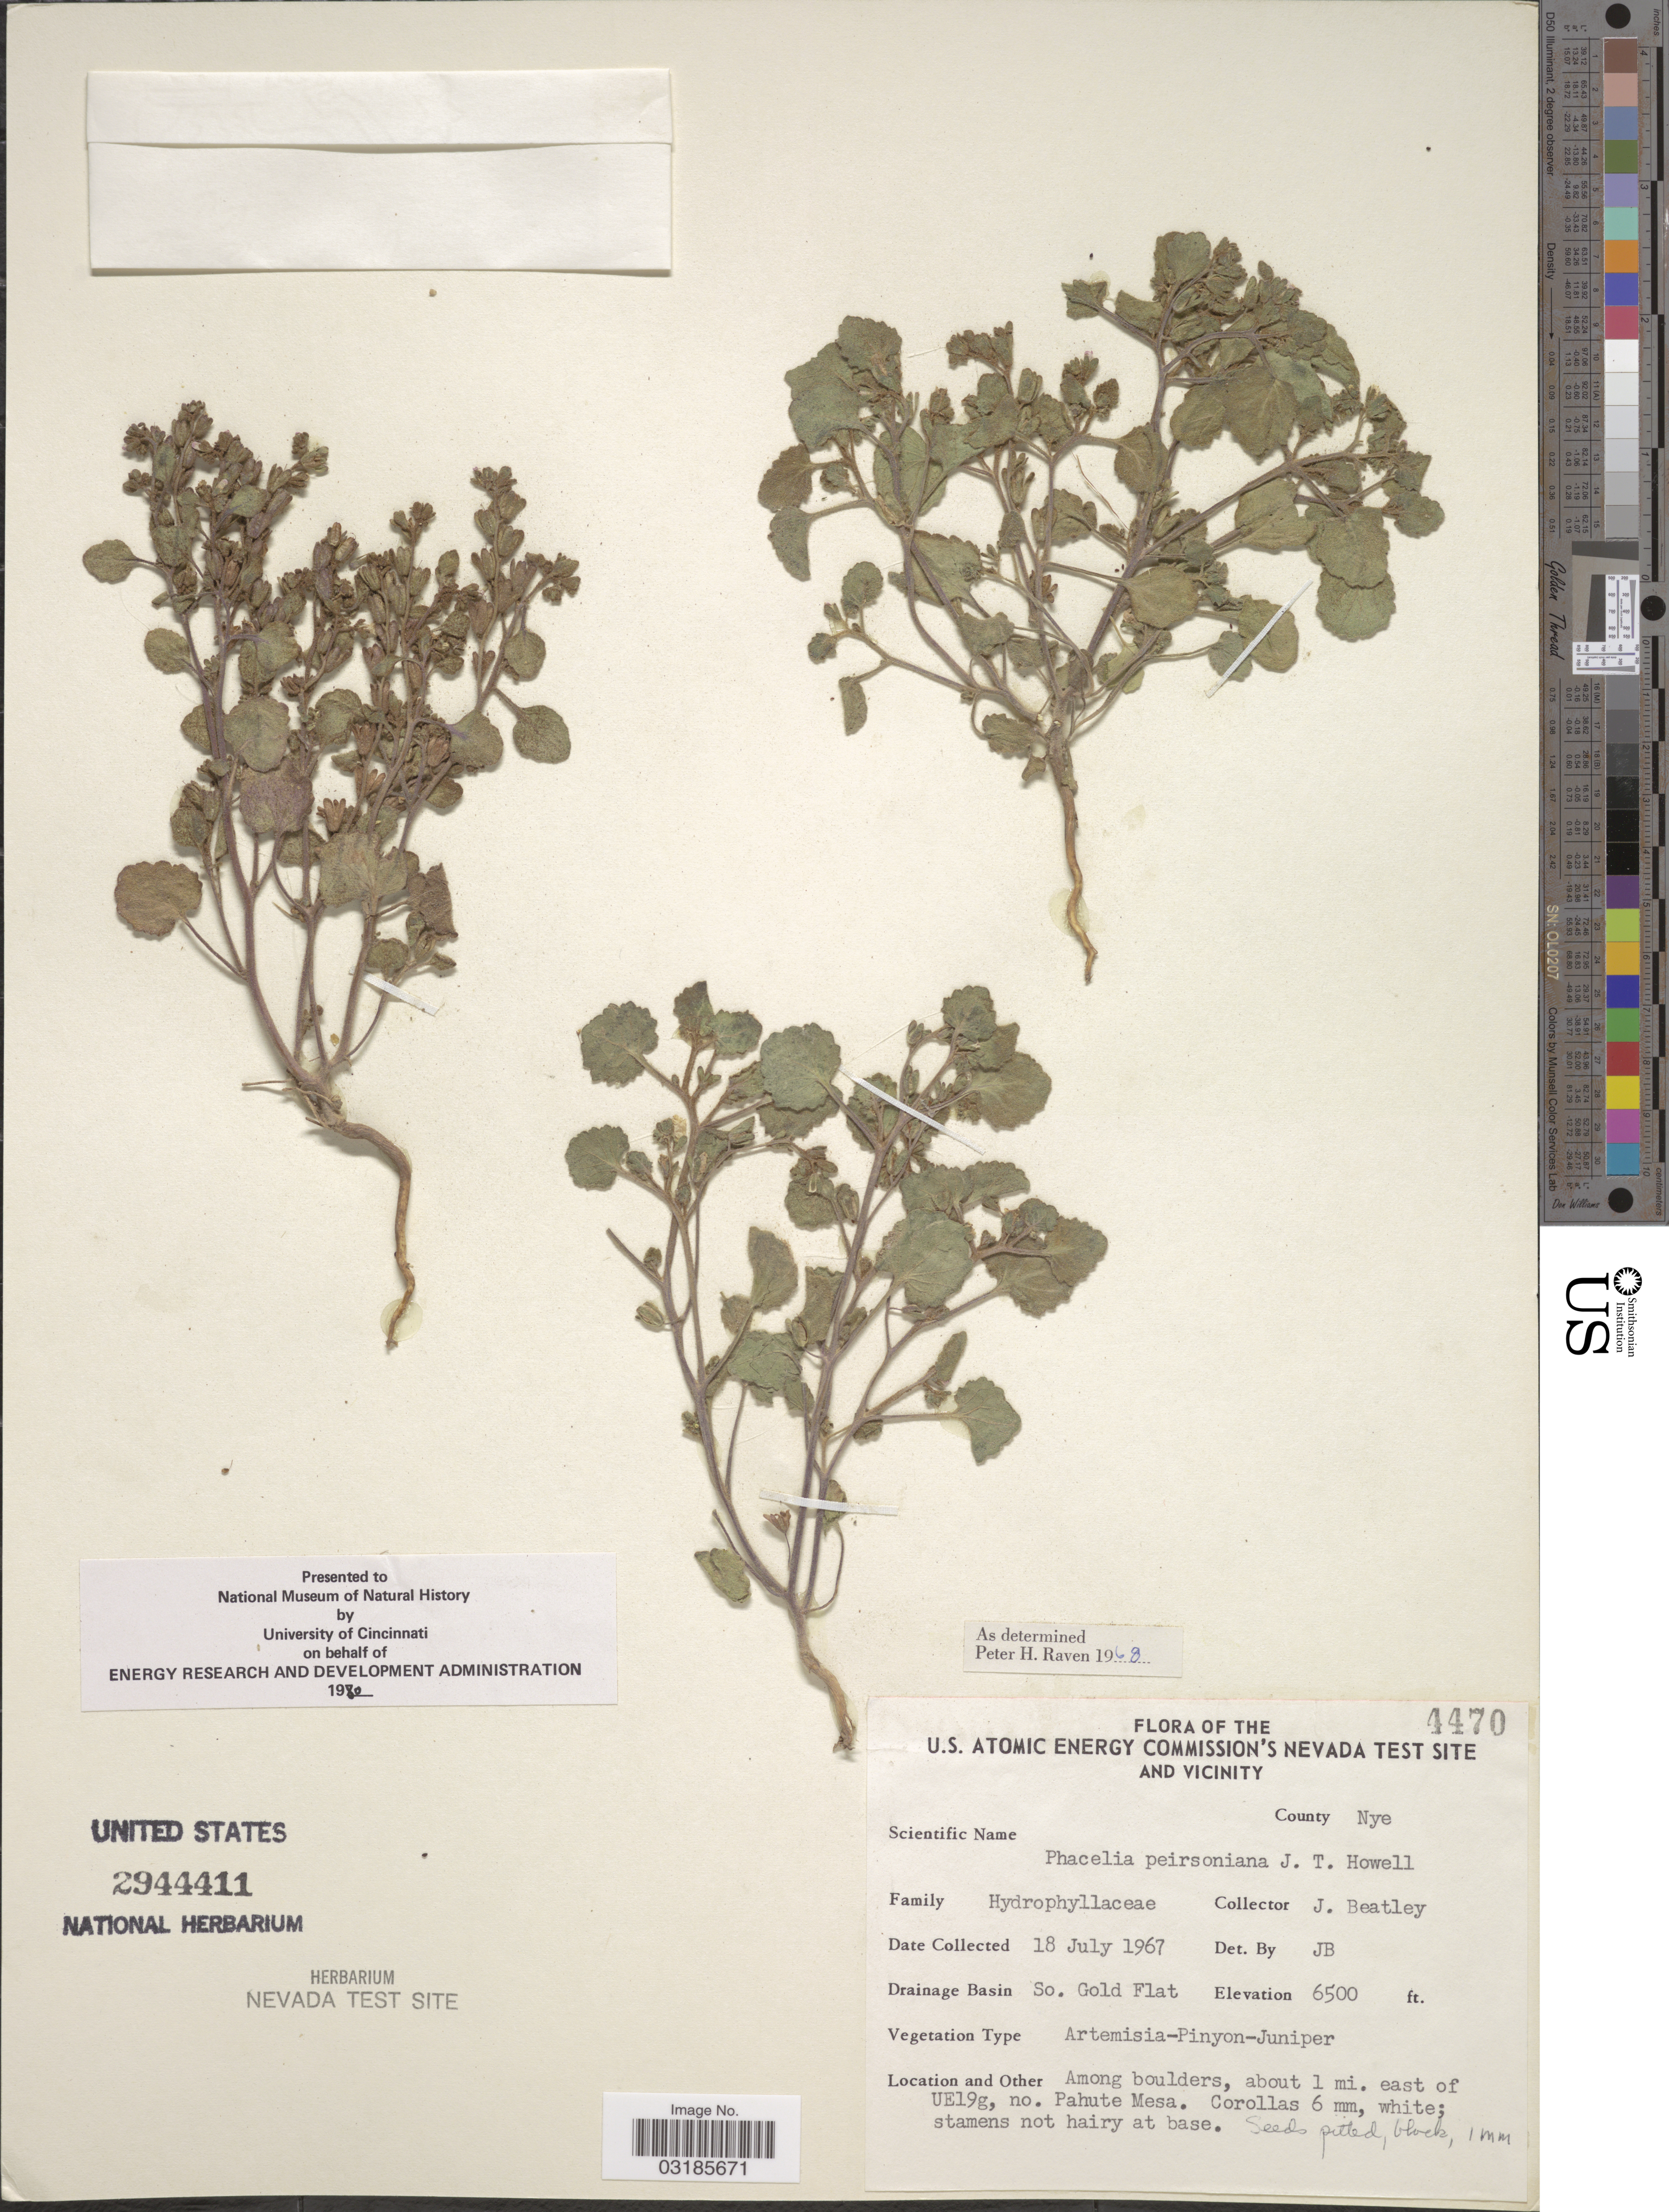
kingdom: Plantae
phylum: Tracheophyta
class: Magnoliopsida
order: Boraginales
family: Hydrophyllaceae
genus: Phacelia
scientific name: Phacelia peirsoniana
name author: J.T. Howell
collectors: J. C. Beatley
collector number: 4470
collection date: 1967-07-18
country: United States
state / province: Nevada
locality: U.S. Atomic Energy Commission's Nevada Test Site and Vicinity, County Nye, Drainage Basin So. Gold Flat, Among boulders, about 1 mi. east of UE19g, no. Pahute Mesa.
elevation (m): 1981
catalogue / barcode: US 2944411